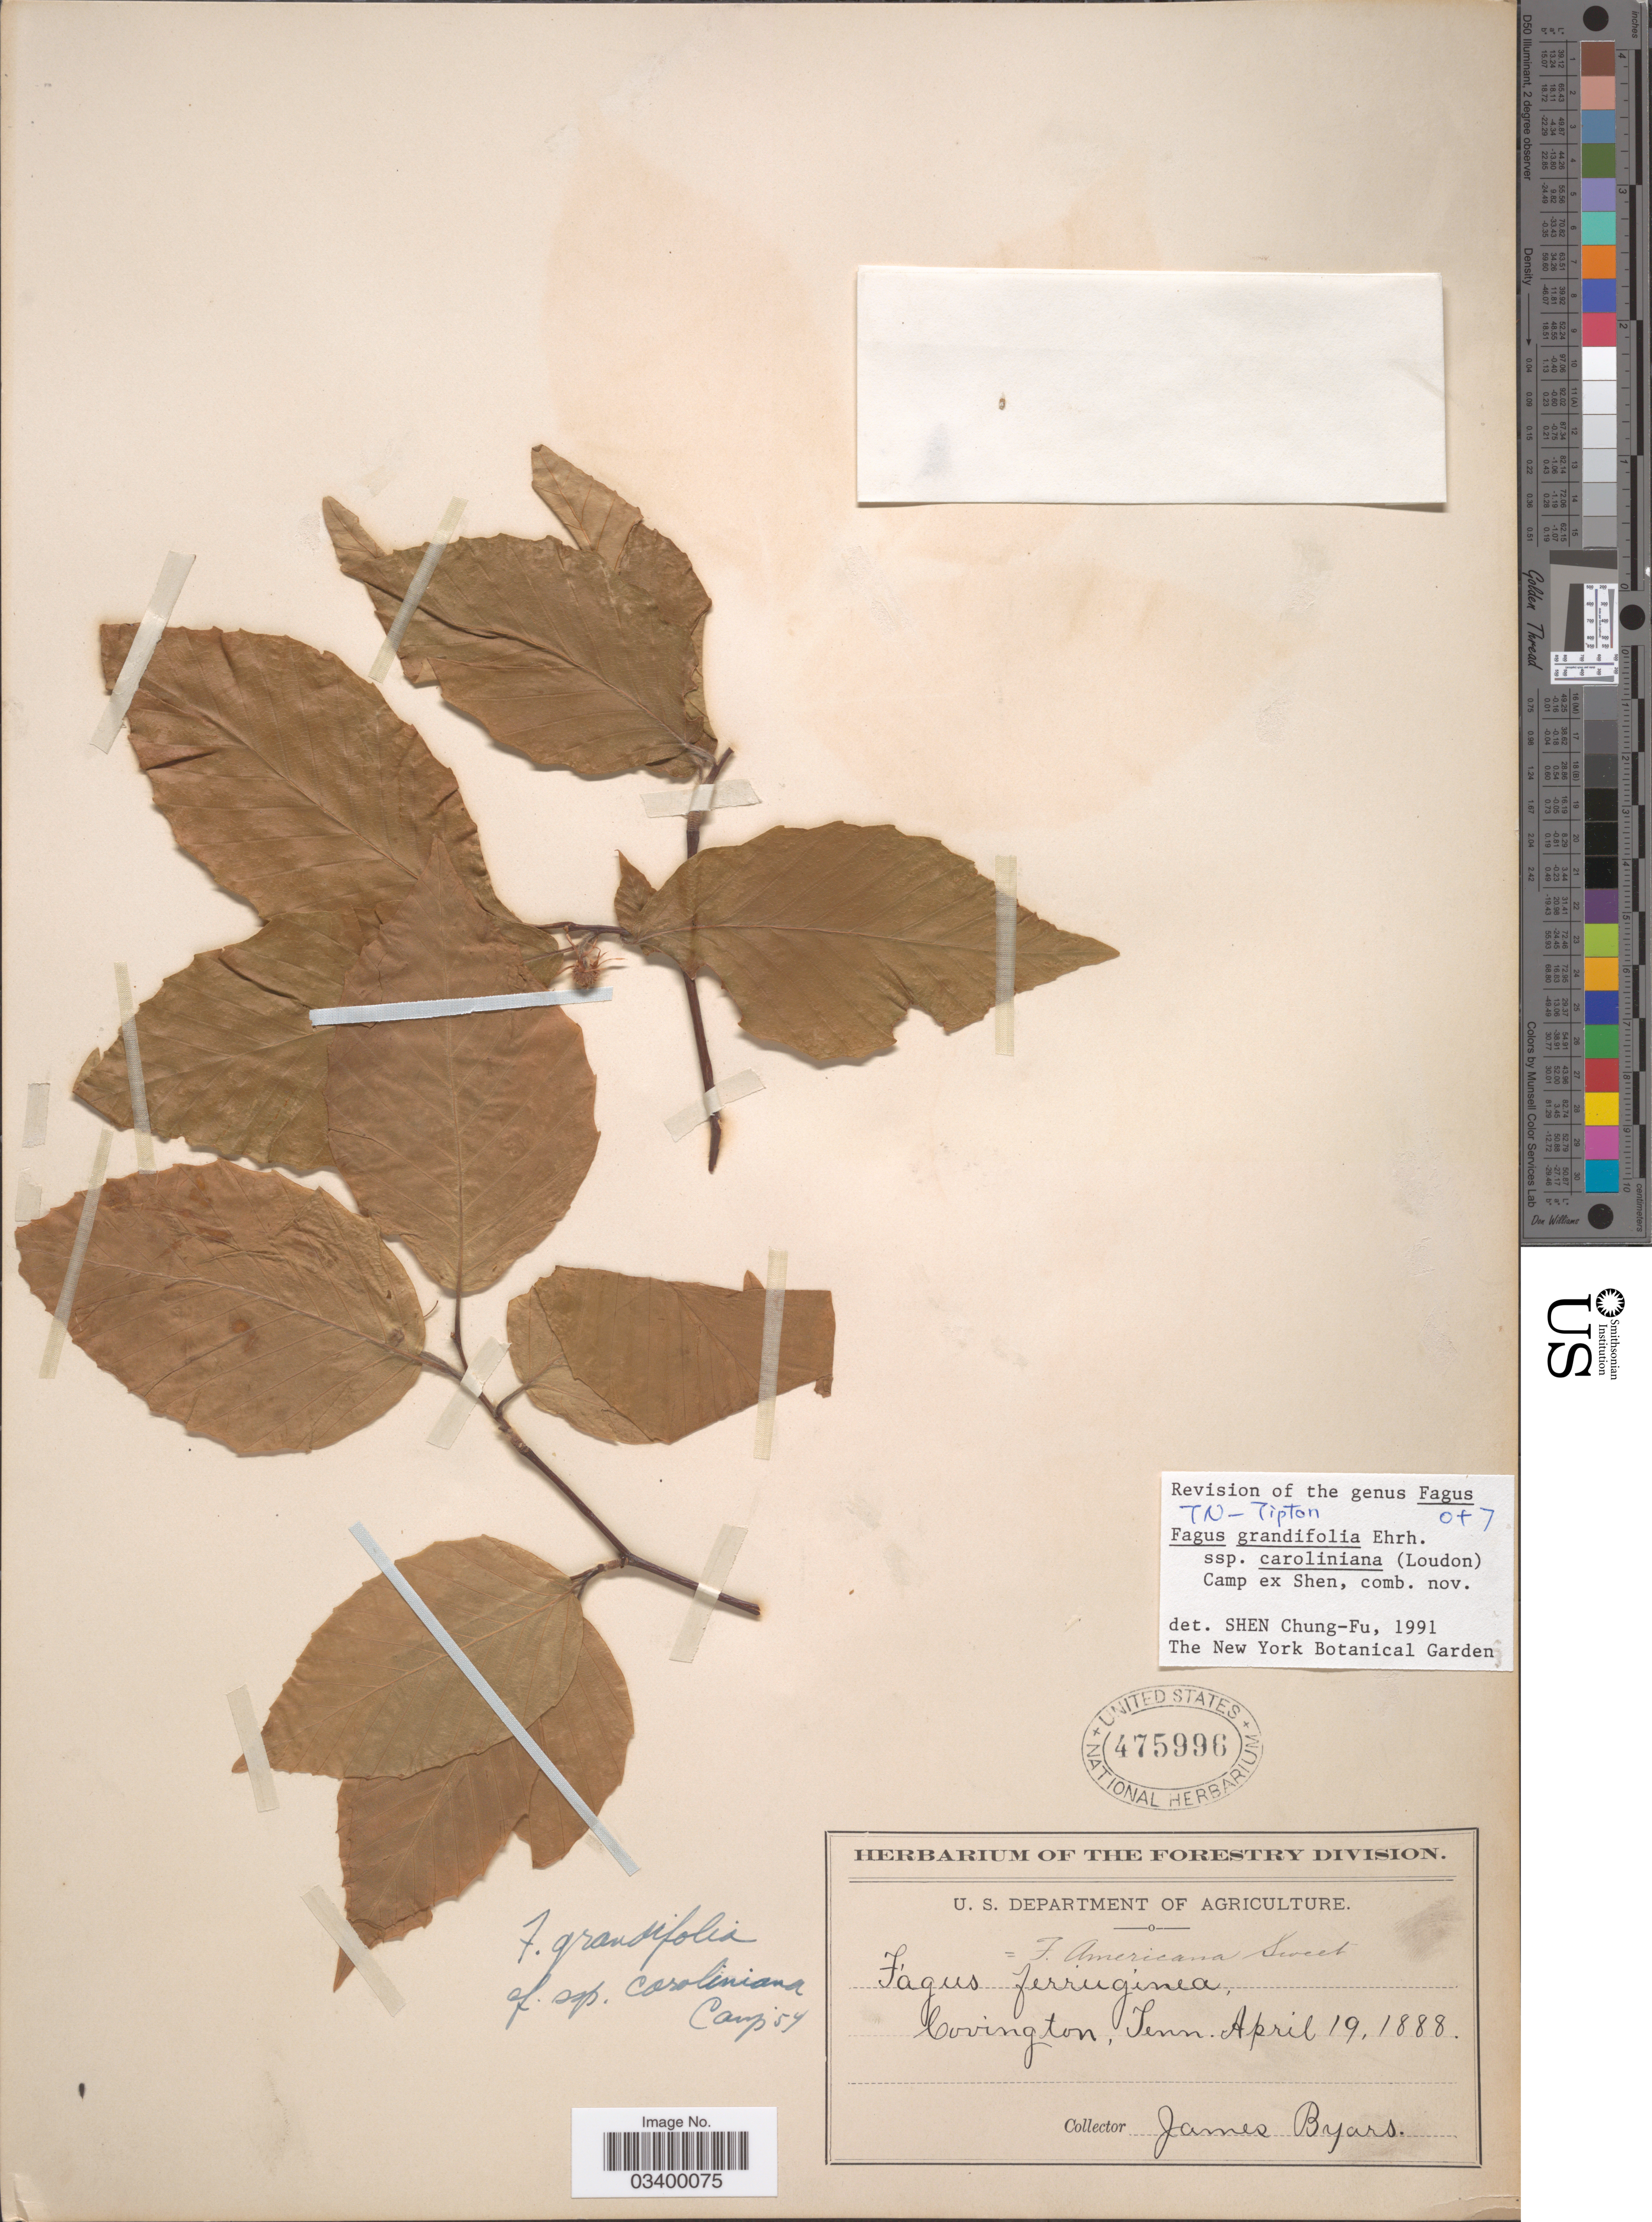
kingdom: Plantae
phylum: Tracheophyta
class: Magnoliopsida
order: Fagales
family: Fagaceae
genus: Fagus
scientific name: Fagus grandifolia subsp. caroliniana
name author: (Loudon) Fernald & Rehder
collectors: J. Byars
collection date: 1888-04-19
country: United States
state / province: Tennessee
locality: Covington.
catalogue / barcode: US 475996